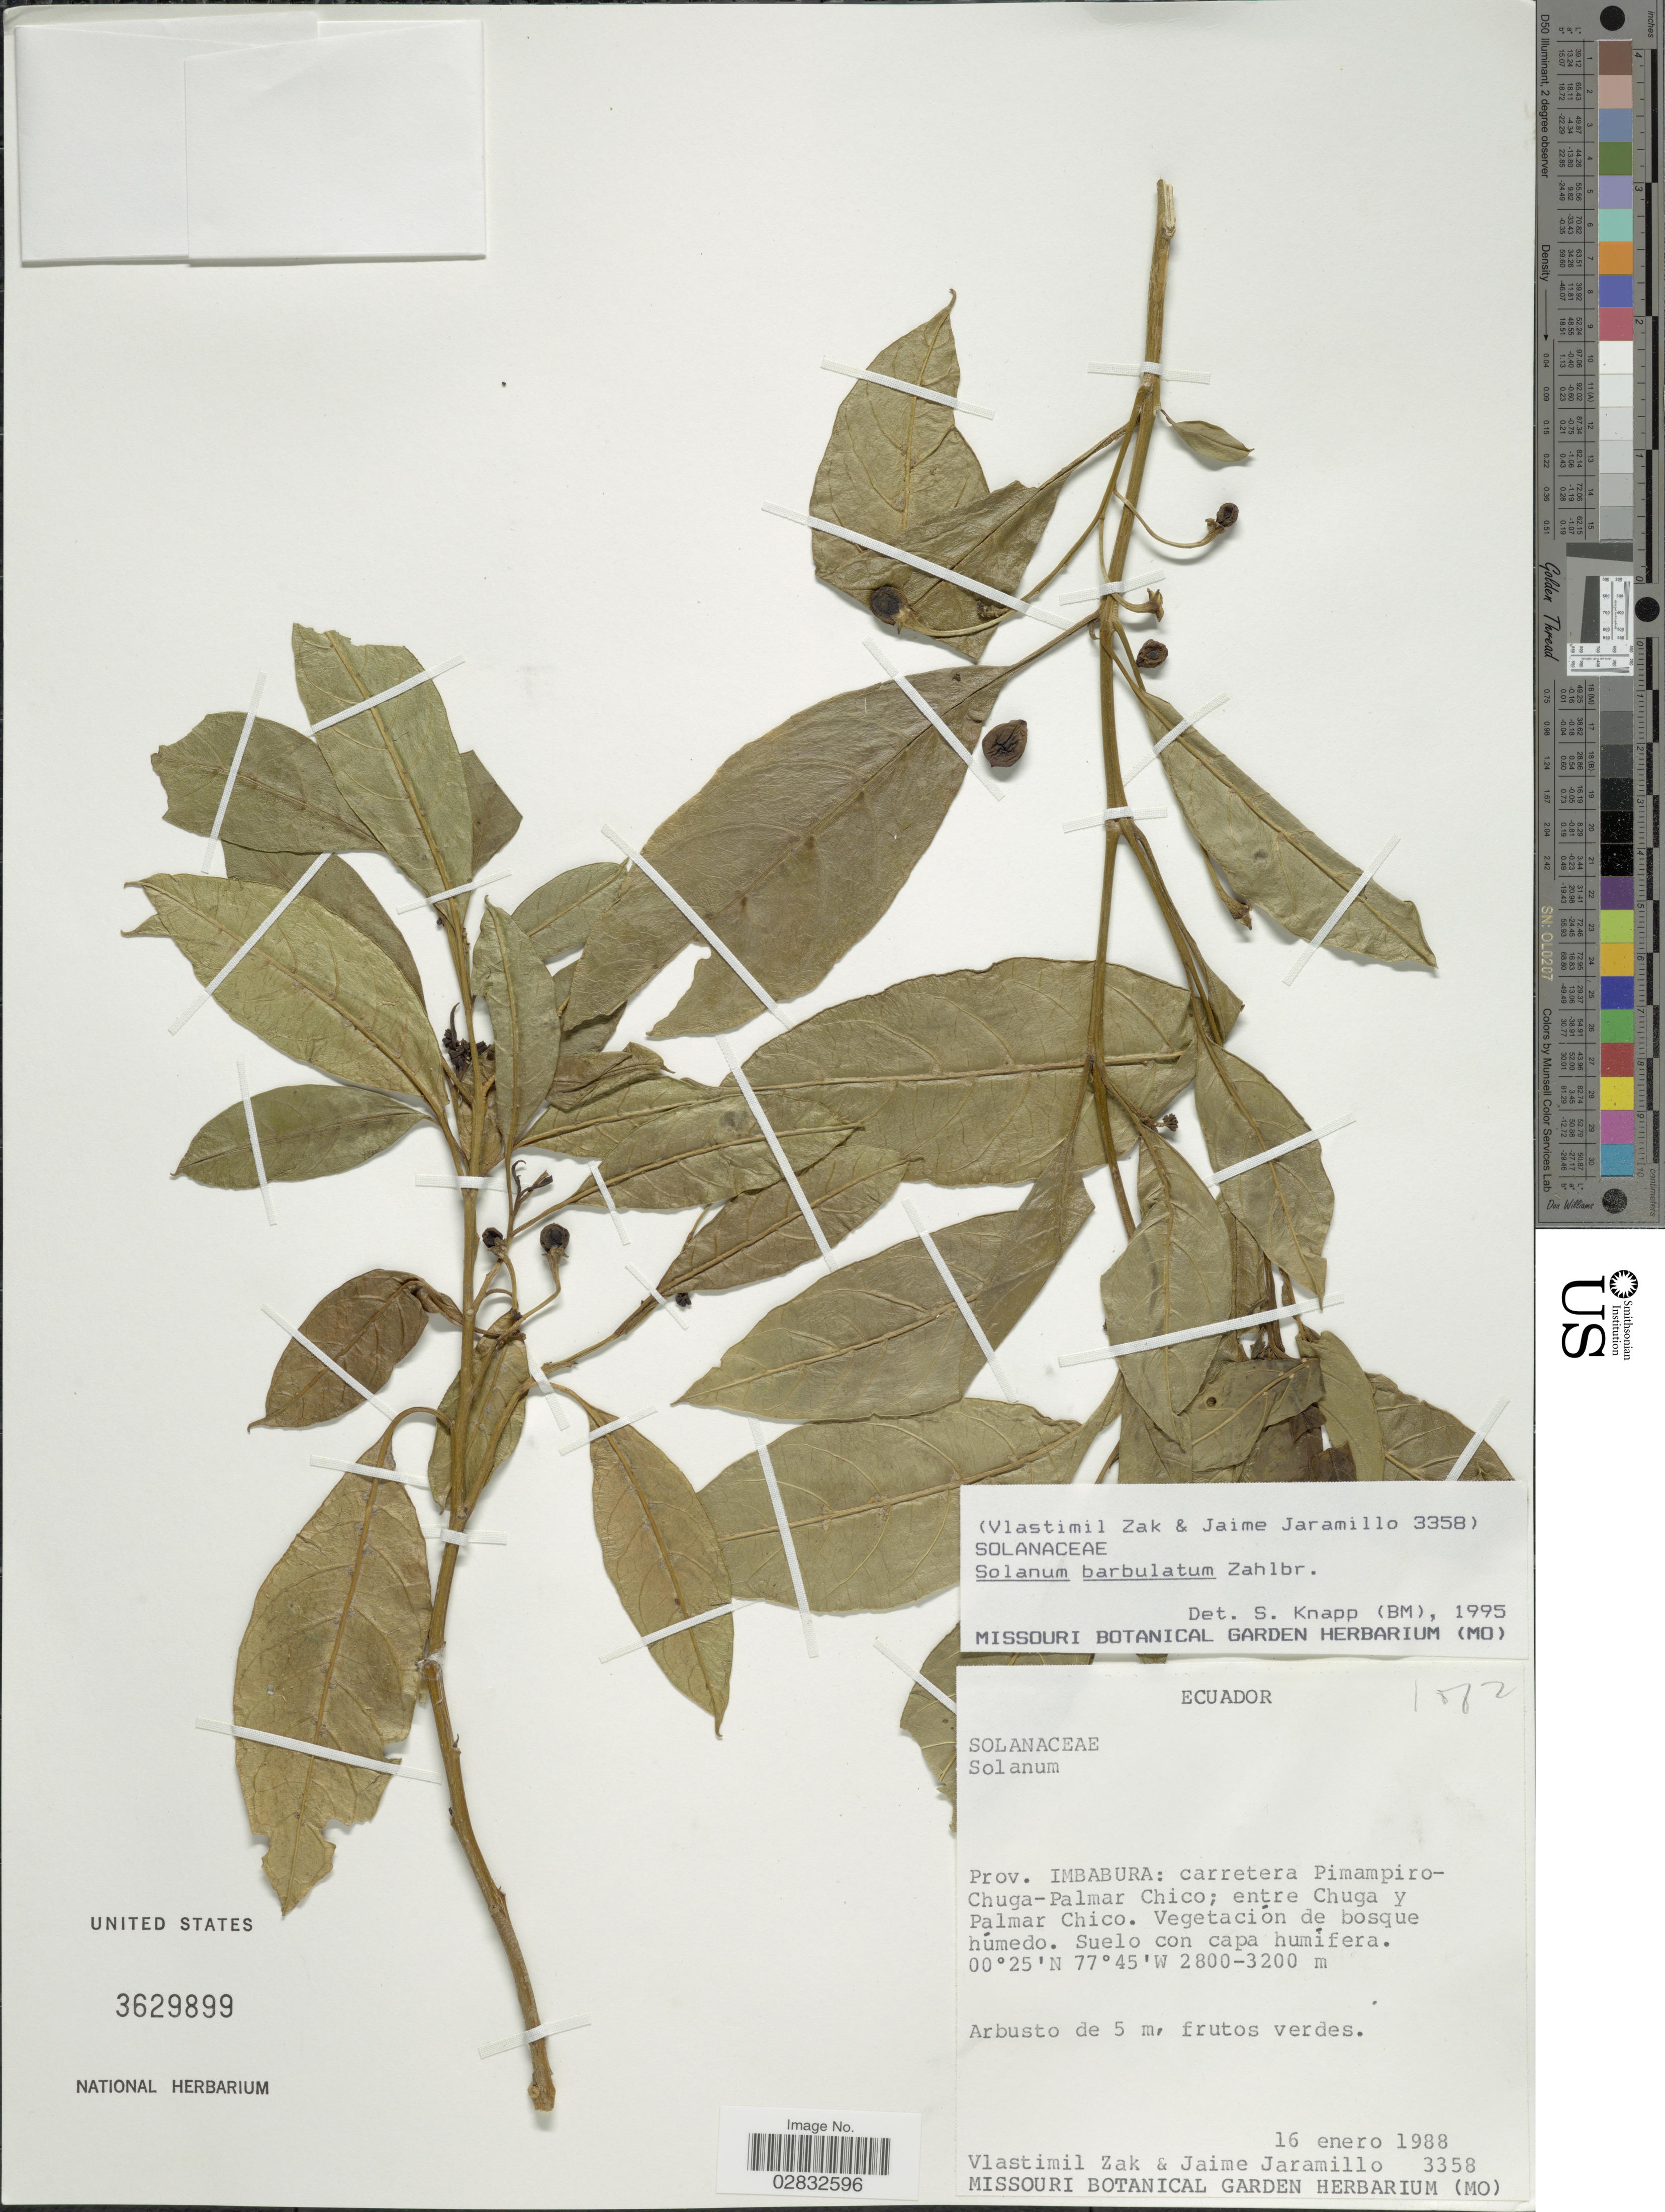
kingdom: Plantae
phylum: Tracheophyta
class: Magnoliopsida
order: Solanales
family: Solanaceae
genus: Solanum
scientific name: Solanum barbulatum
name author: Zahlbr.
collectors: V. Zak & J. Jaramillo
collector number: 3358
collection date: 1988-01-16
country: Ecuador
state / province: Imbabura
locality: Carretera Pimampiro-Chuga-Palmar Chico; entre Chuga y Palmar Chico.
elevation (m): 2800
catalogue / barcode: US 3629899